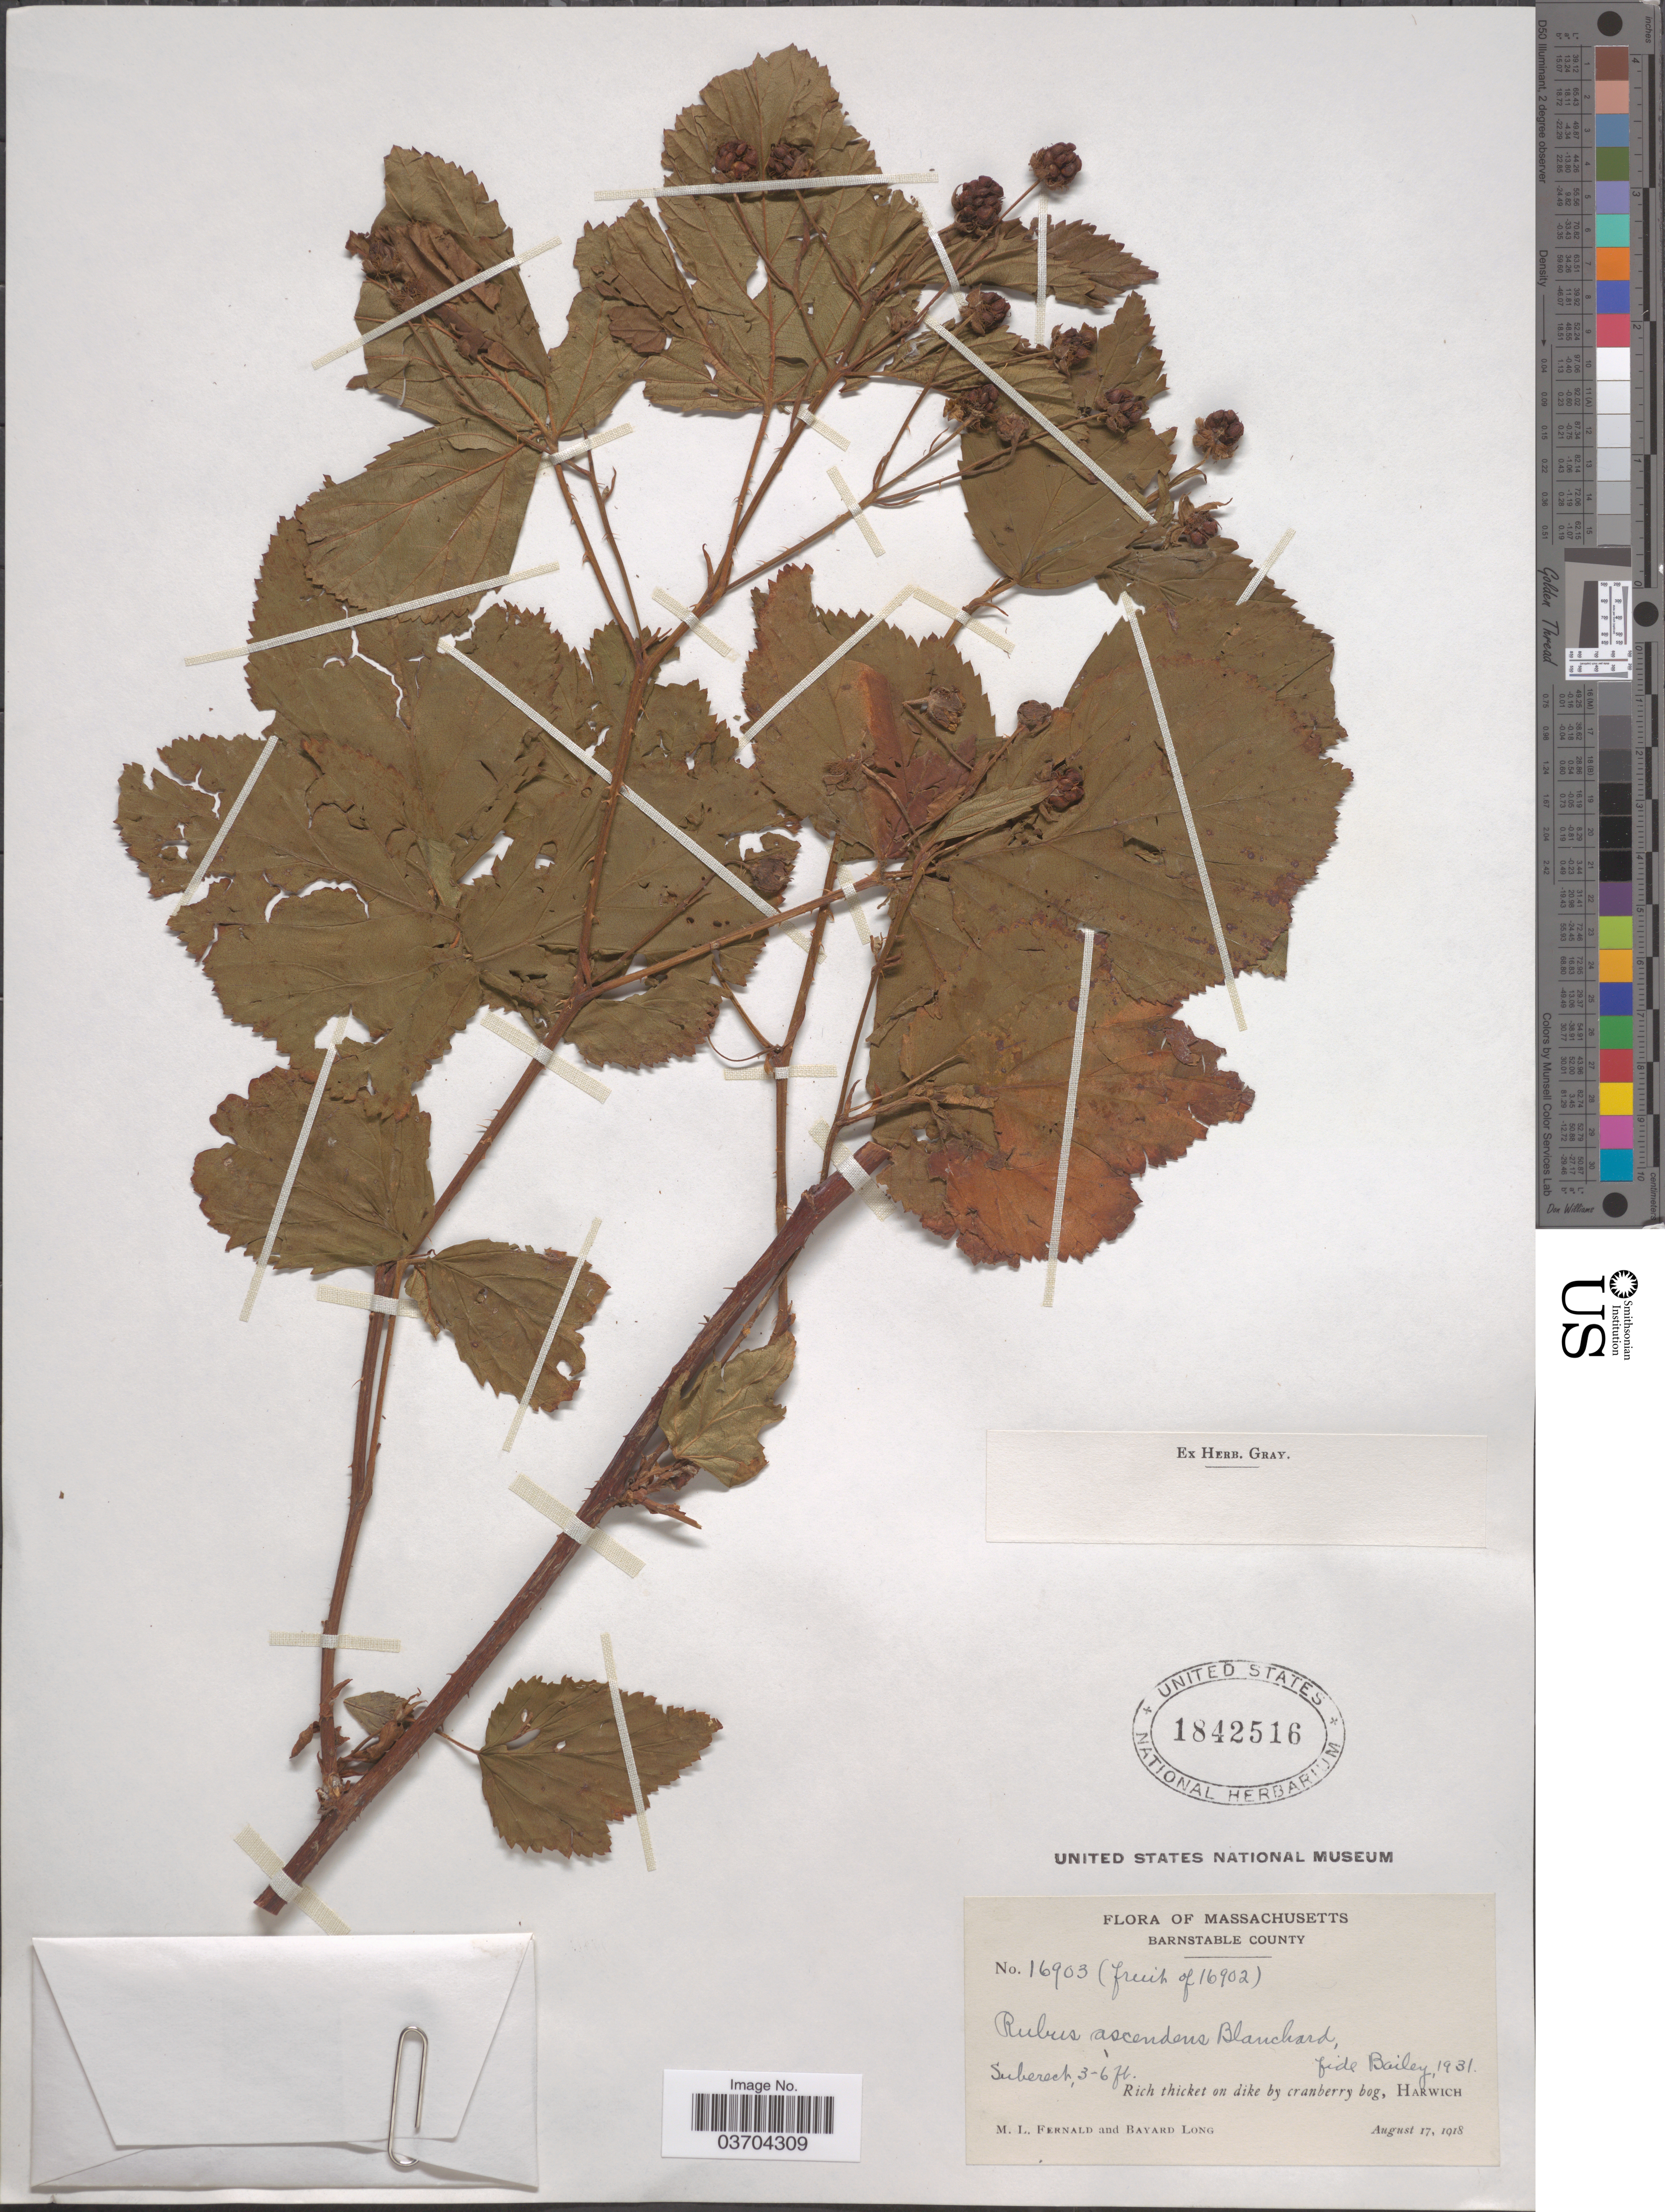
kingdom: Plantae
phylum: Tracheophyta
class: Magnoliopsida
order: Rosales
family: Rosaceae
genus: Rubus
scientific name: Rubus ascendens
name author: Blanch.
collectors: M. L. Fernald & B. Long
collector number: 16903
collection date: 1918-08-17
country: United States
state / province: Massachusetts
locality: Barnstable County. Rich thicket on dike by cranberry bog, Harwich.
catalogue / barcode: US 1842516